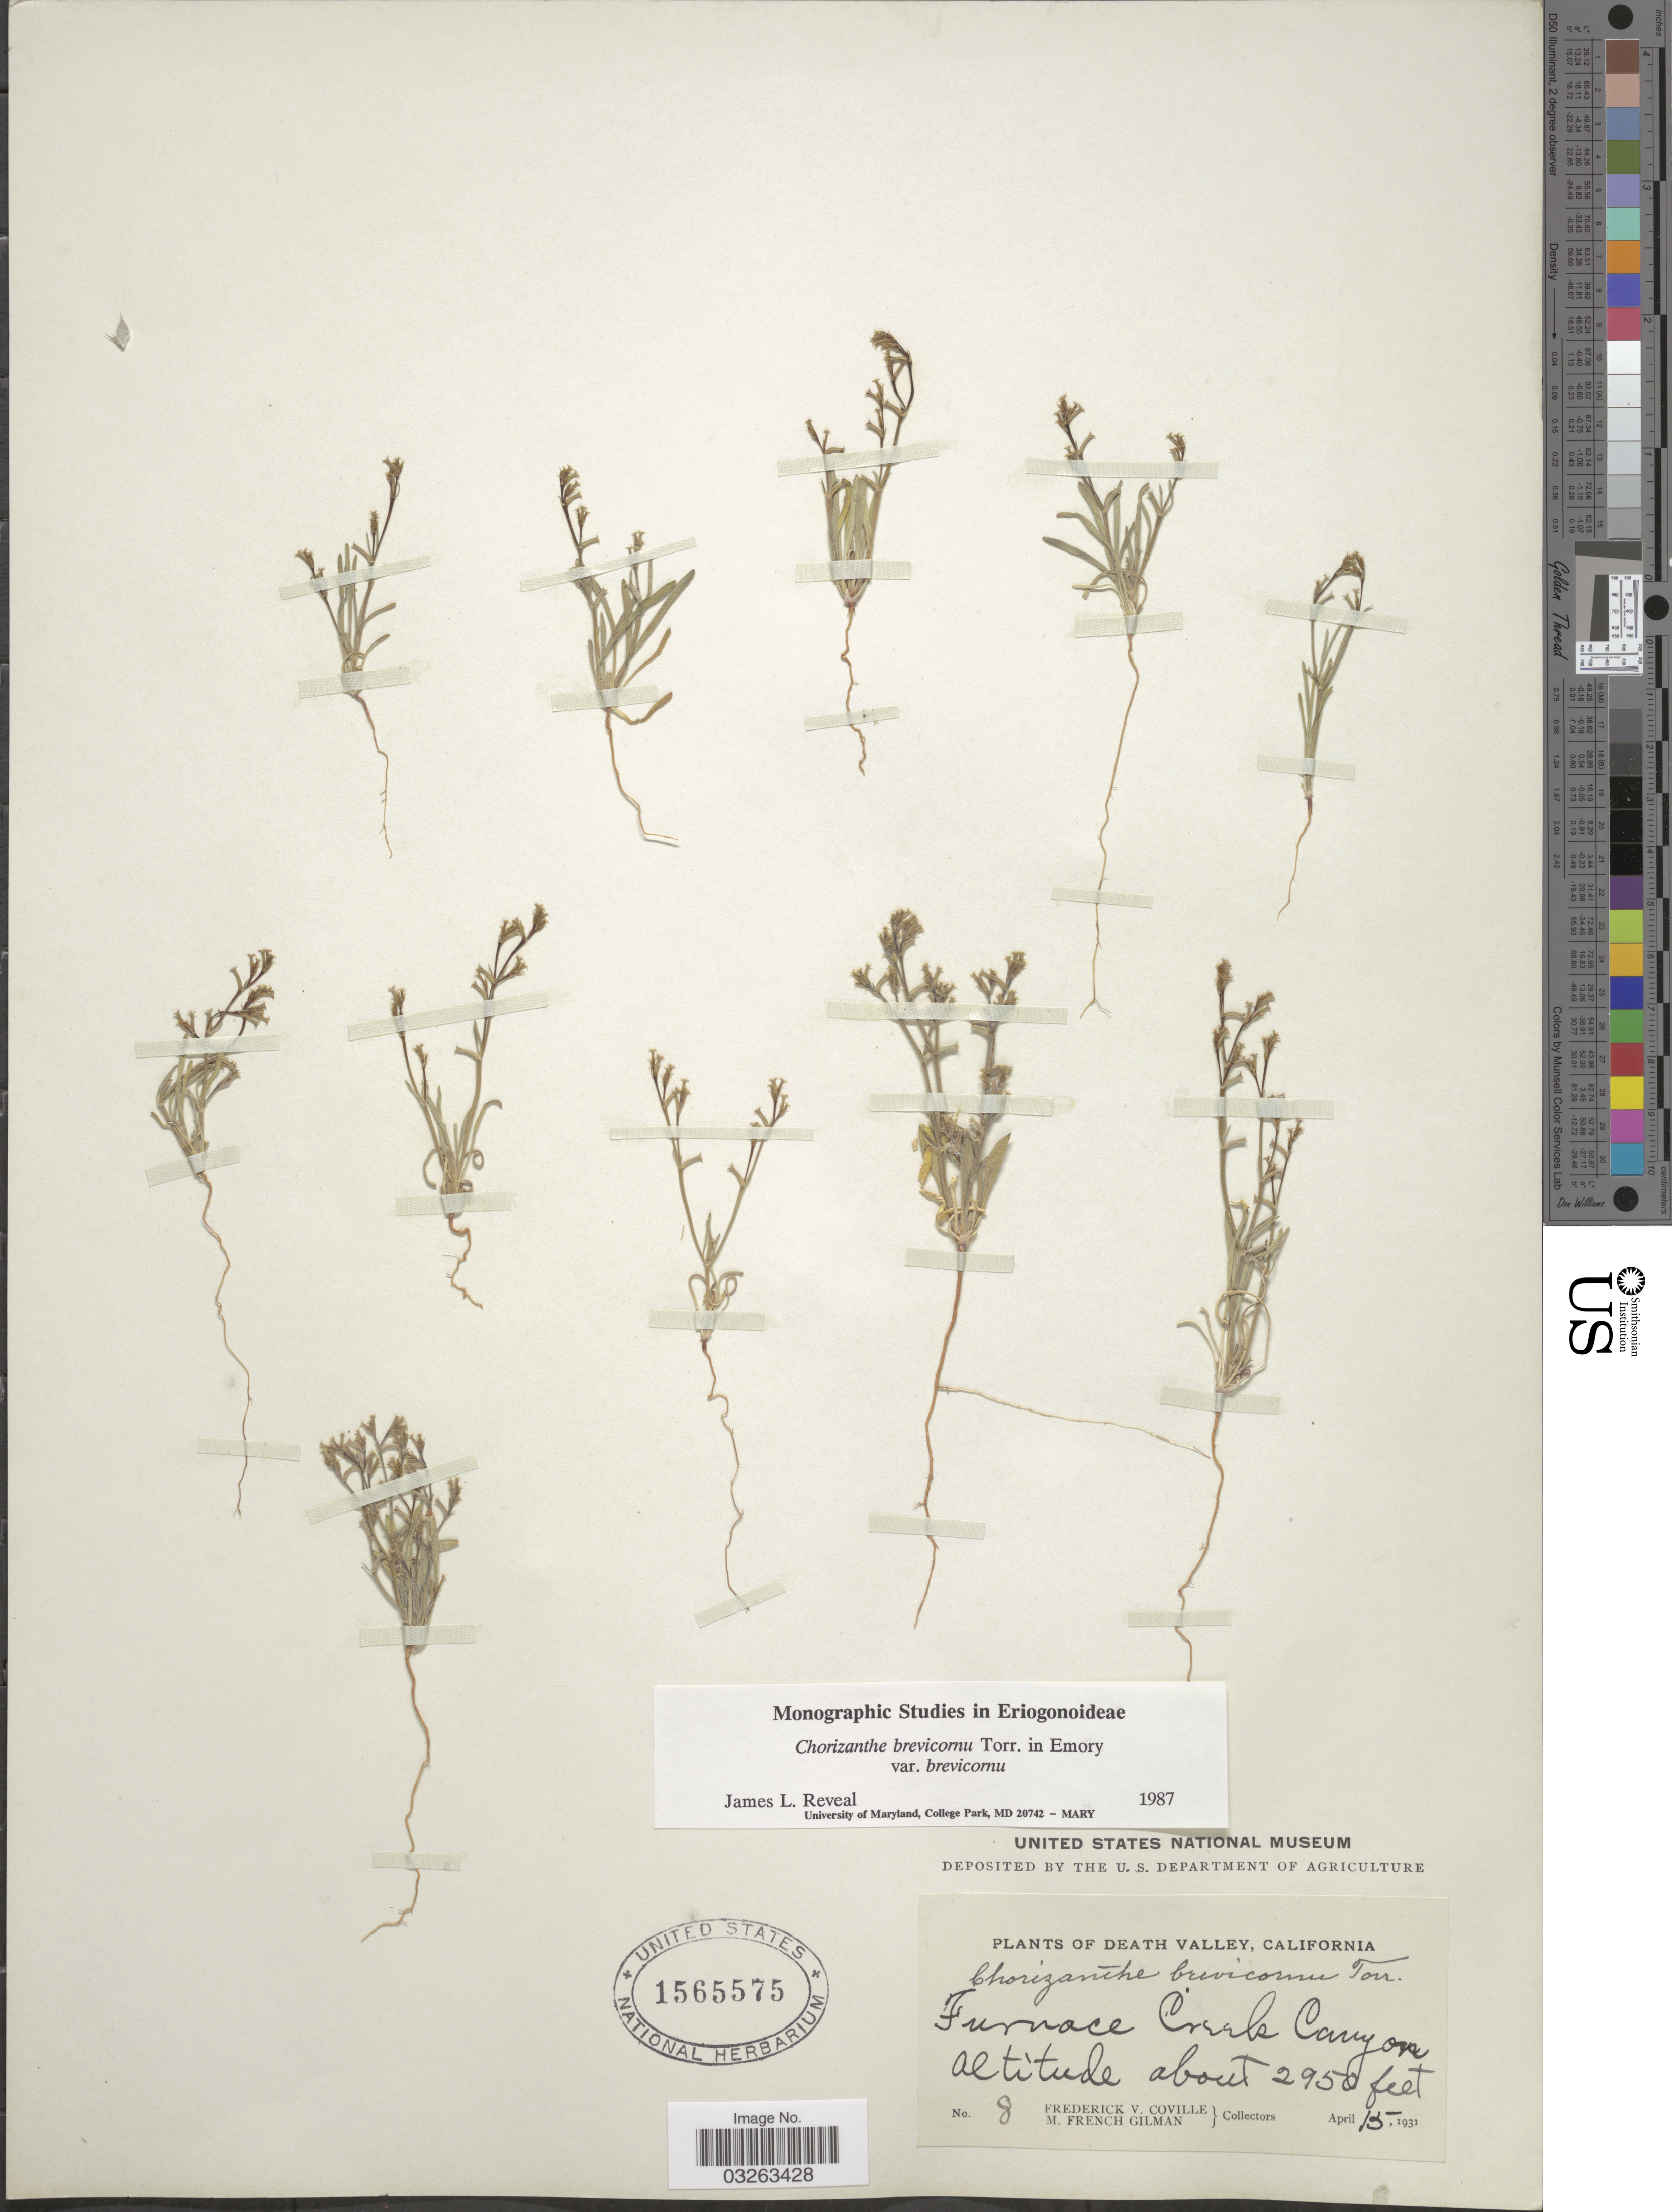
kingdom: Plantae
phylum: Tracheophyta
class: Magnoliopsida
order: Caryophyllales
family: Polygonaceae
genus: Chorizanthe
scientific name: Chorizanthe brevicornu var. brevicornu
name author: Torr.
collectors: F. V. Coville & M. F. Gilman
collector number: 8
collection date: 1931-04-15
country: United States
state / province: California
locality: Deat Valley. Furnace Creek Canyon.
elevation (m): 899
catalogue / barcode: US 1565575